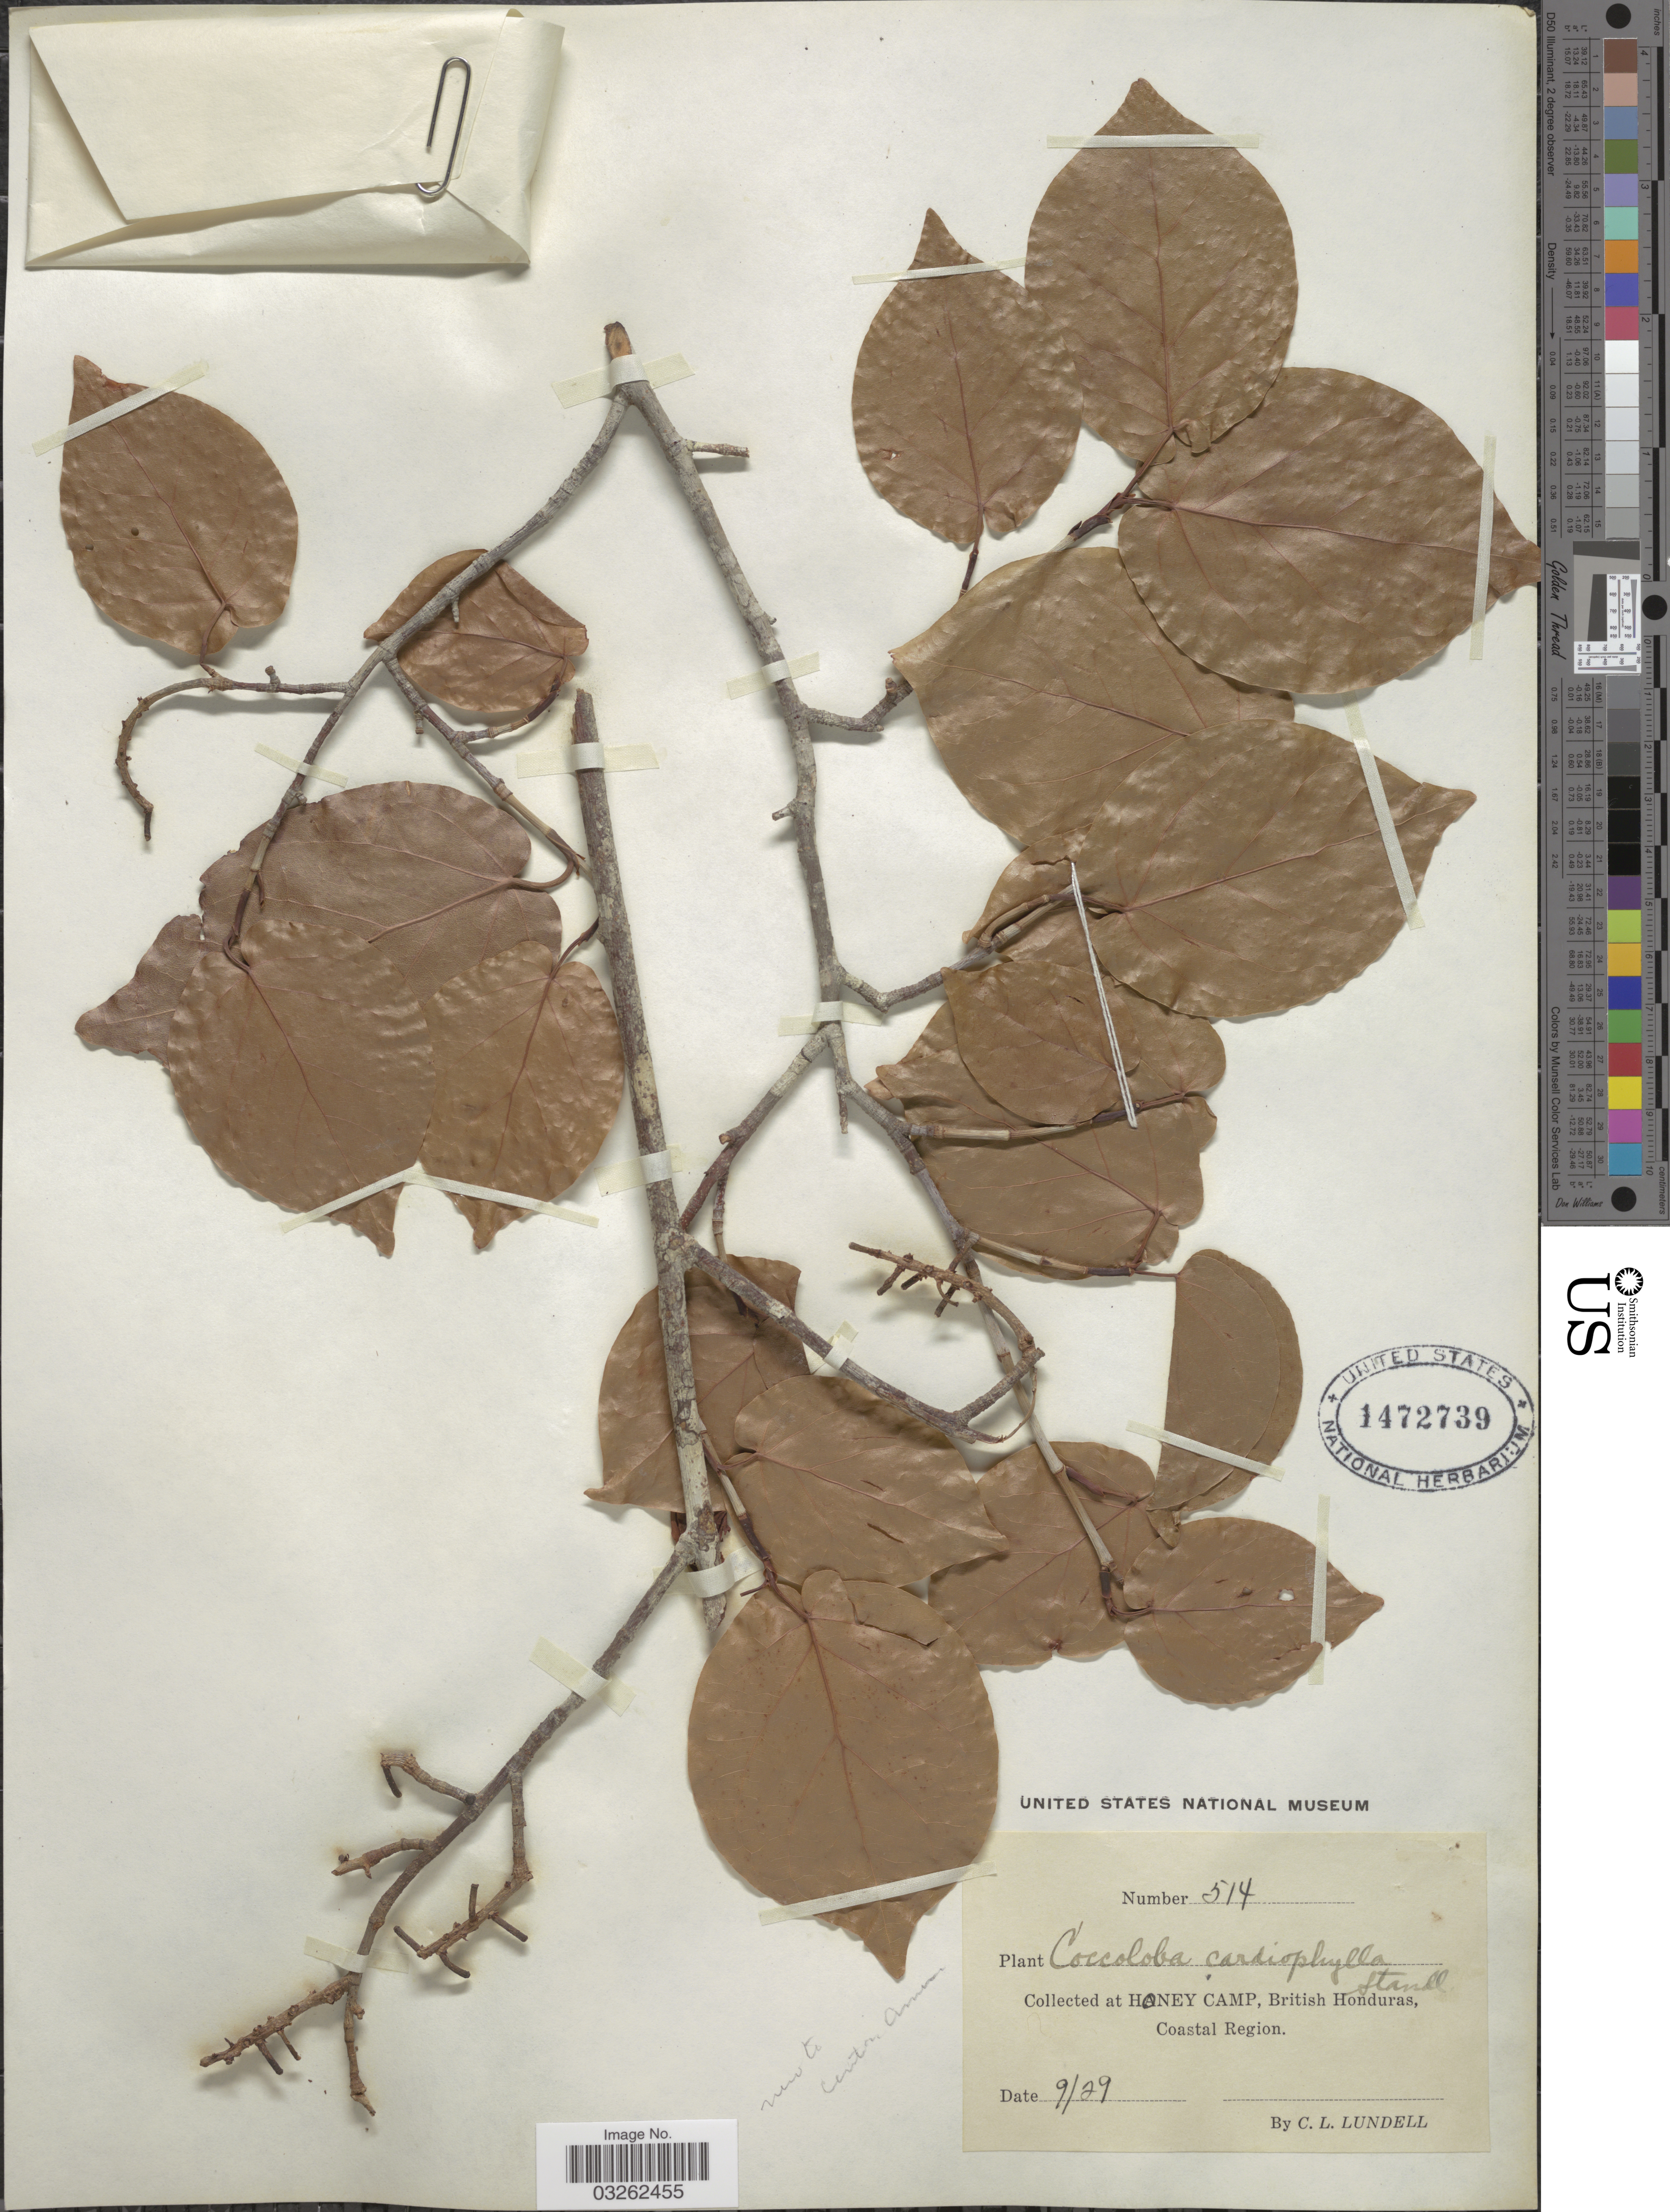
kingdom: Plantae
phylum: Tracheophyta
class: Magnoliopsida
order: Caryophyllales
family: Polygonaceae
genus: Coccoloba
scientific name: Coccoloba acapulcensis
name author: Standl.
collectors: C. L. Lundell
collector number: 514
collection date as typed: Transcribed d/m/y: /9/29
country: Belize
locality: Honey Camp, British Honduras, Coastal Region.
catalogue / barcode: US 1472739